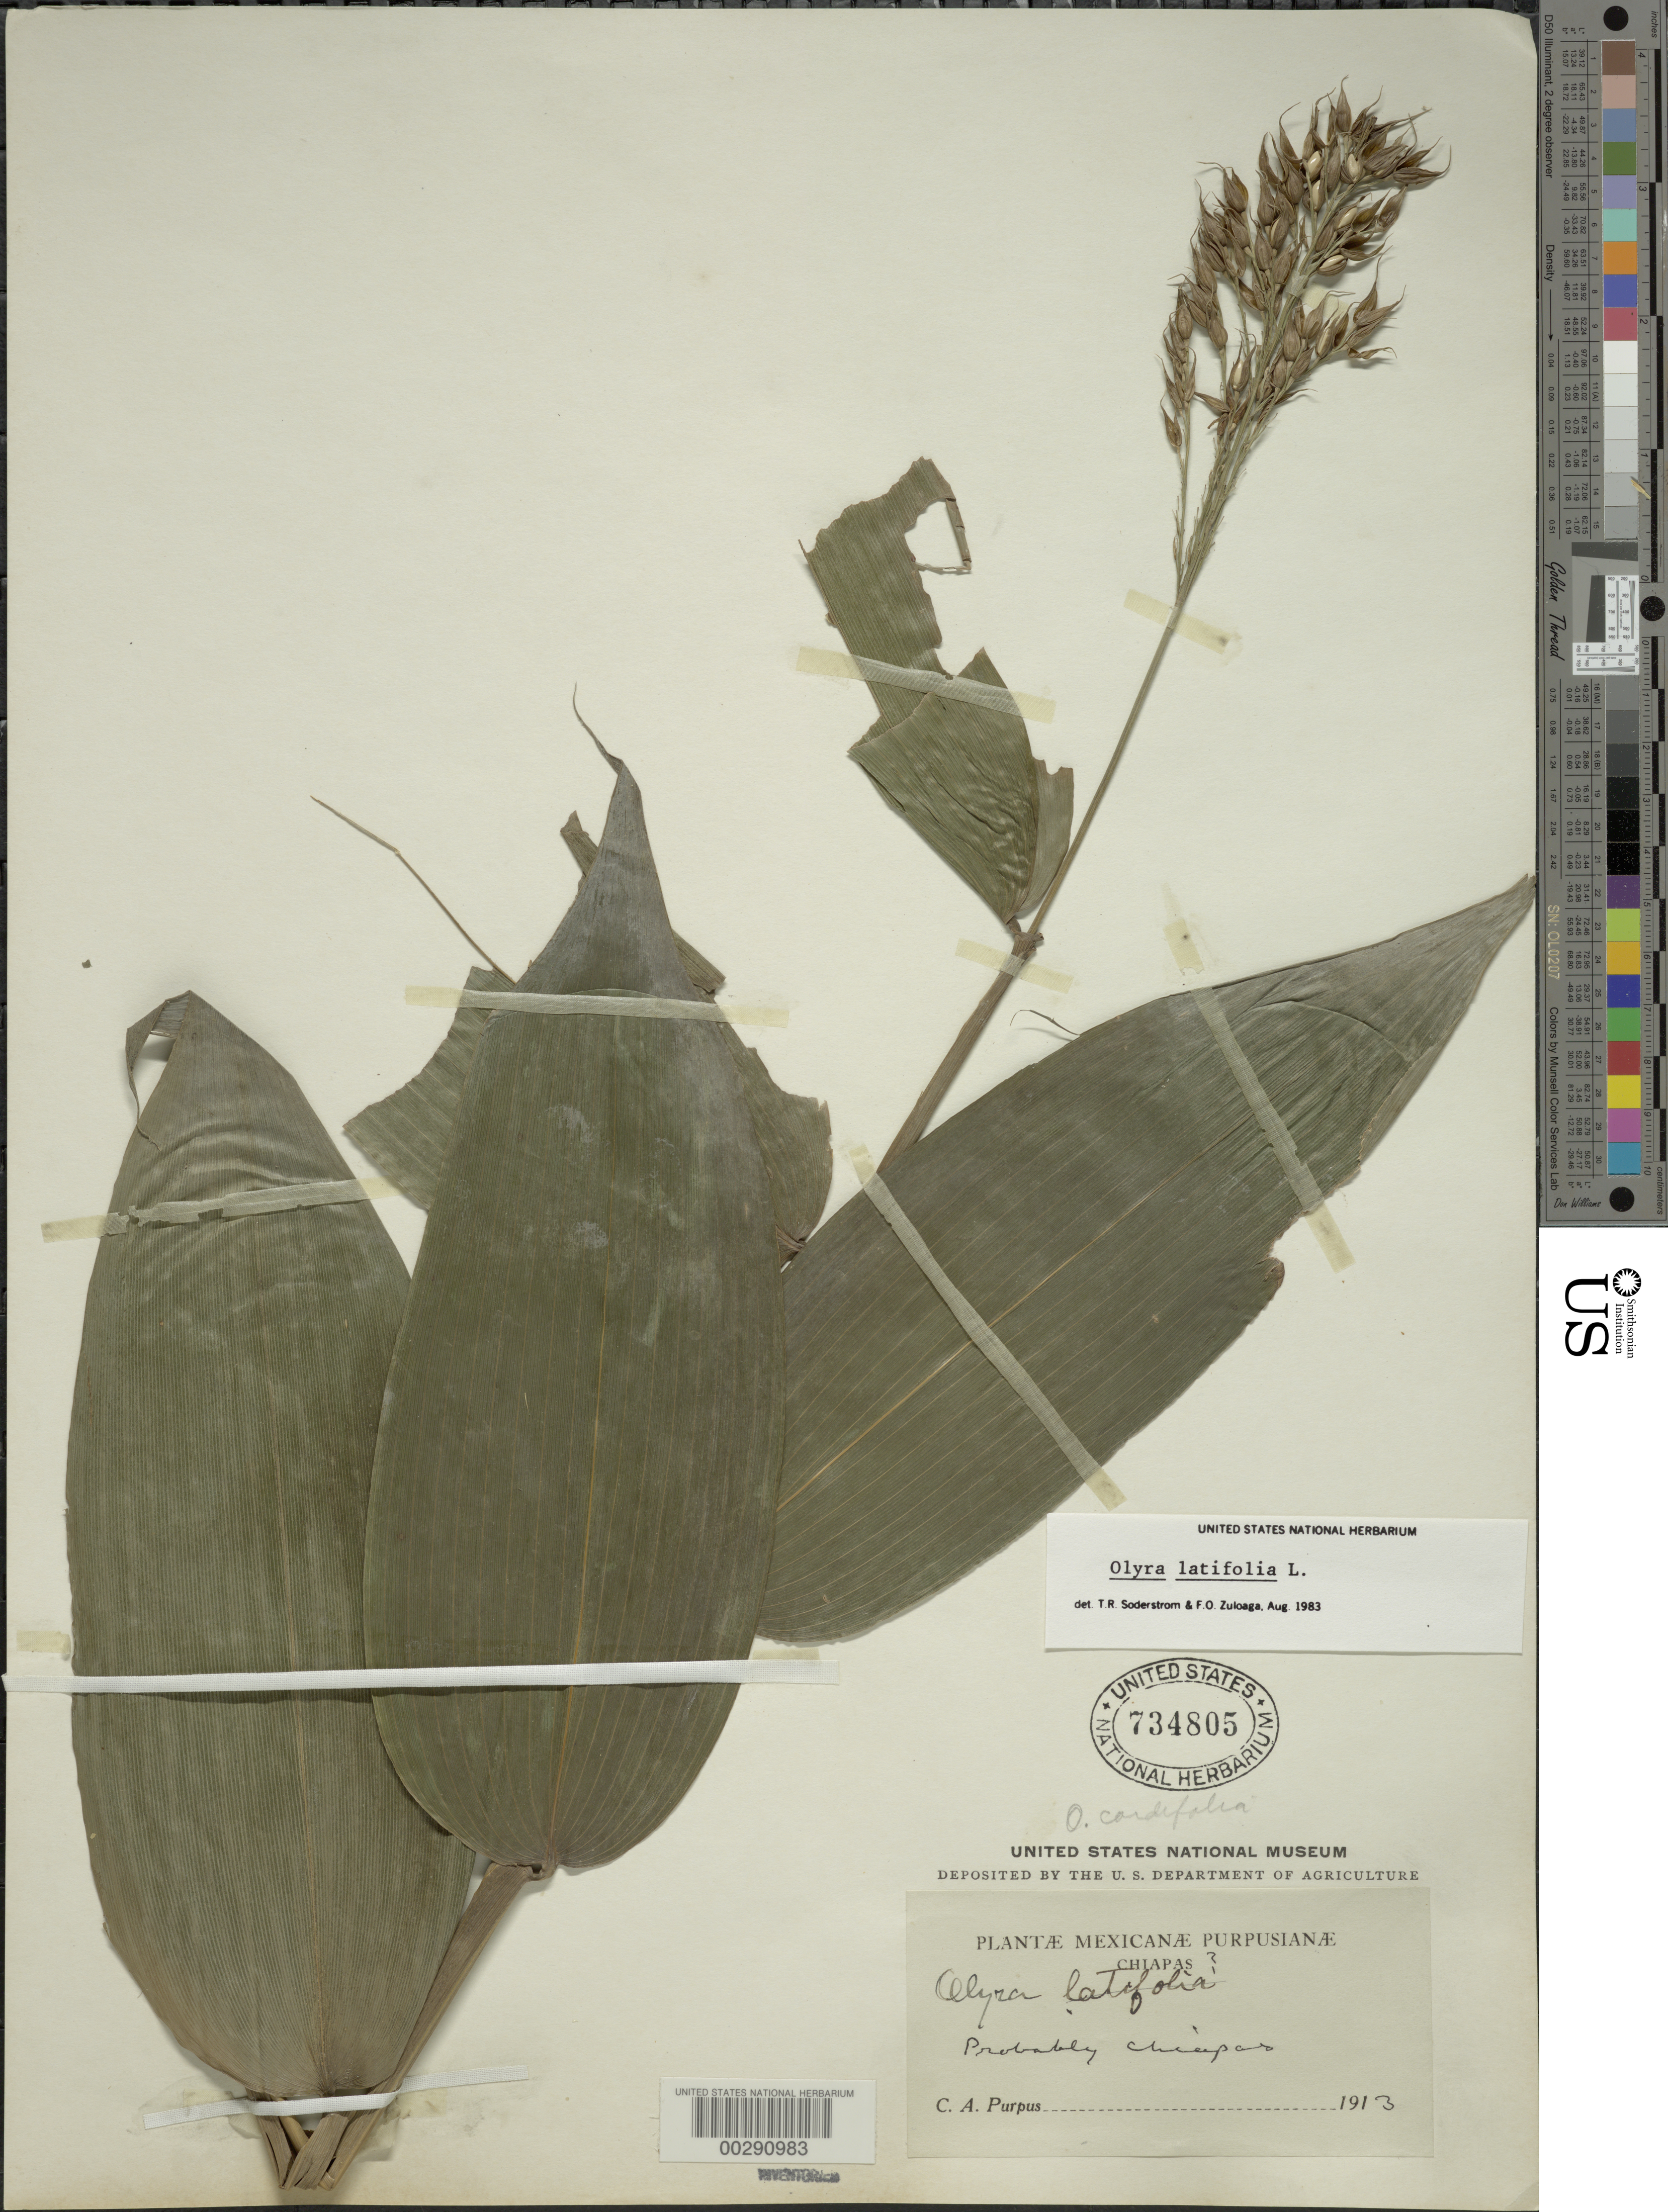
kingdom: Plantae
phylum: Tracheophyta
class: Liliopsida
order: Poales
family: Poaceae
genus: Olyra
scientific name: Olyra latifolia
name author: L.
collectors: C. A. Purpus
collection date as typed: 1913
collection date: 1913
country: Mexico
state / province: Chiapas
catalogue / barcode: US 734805